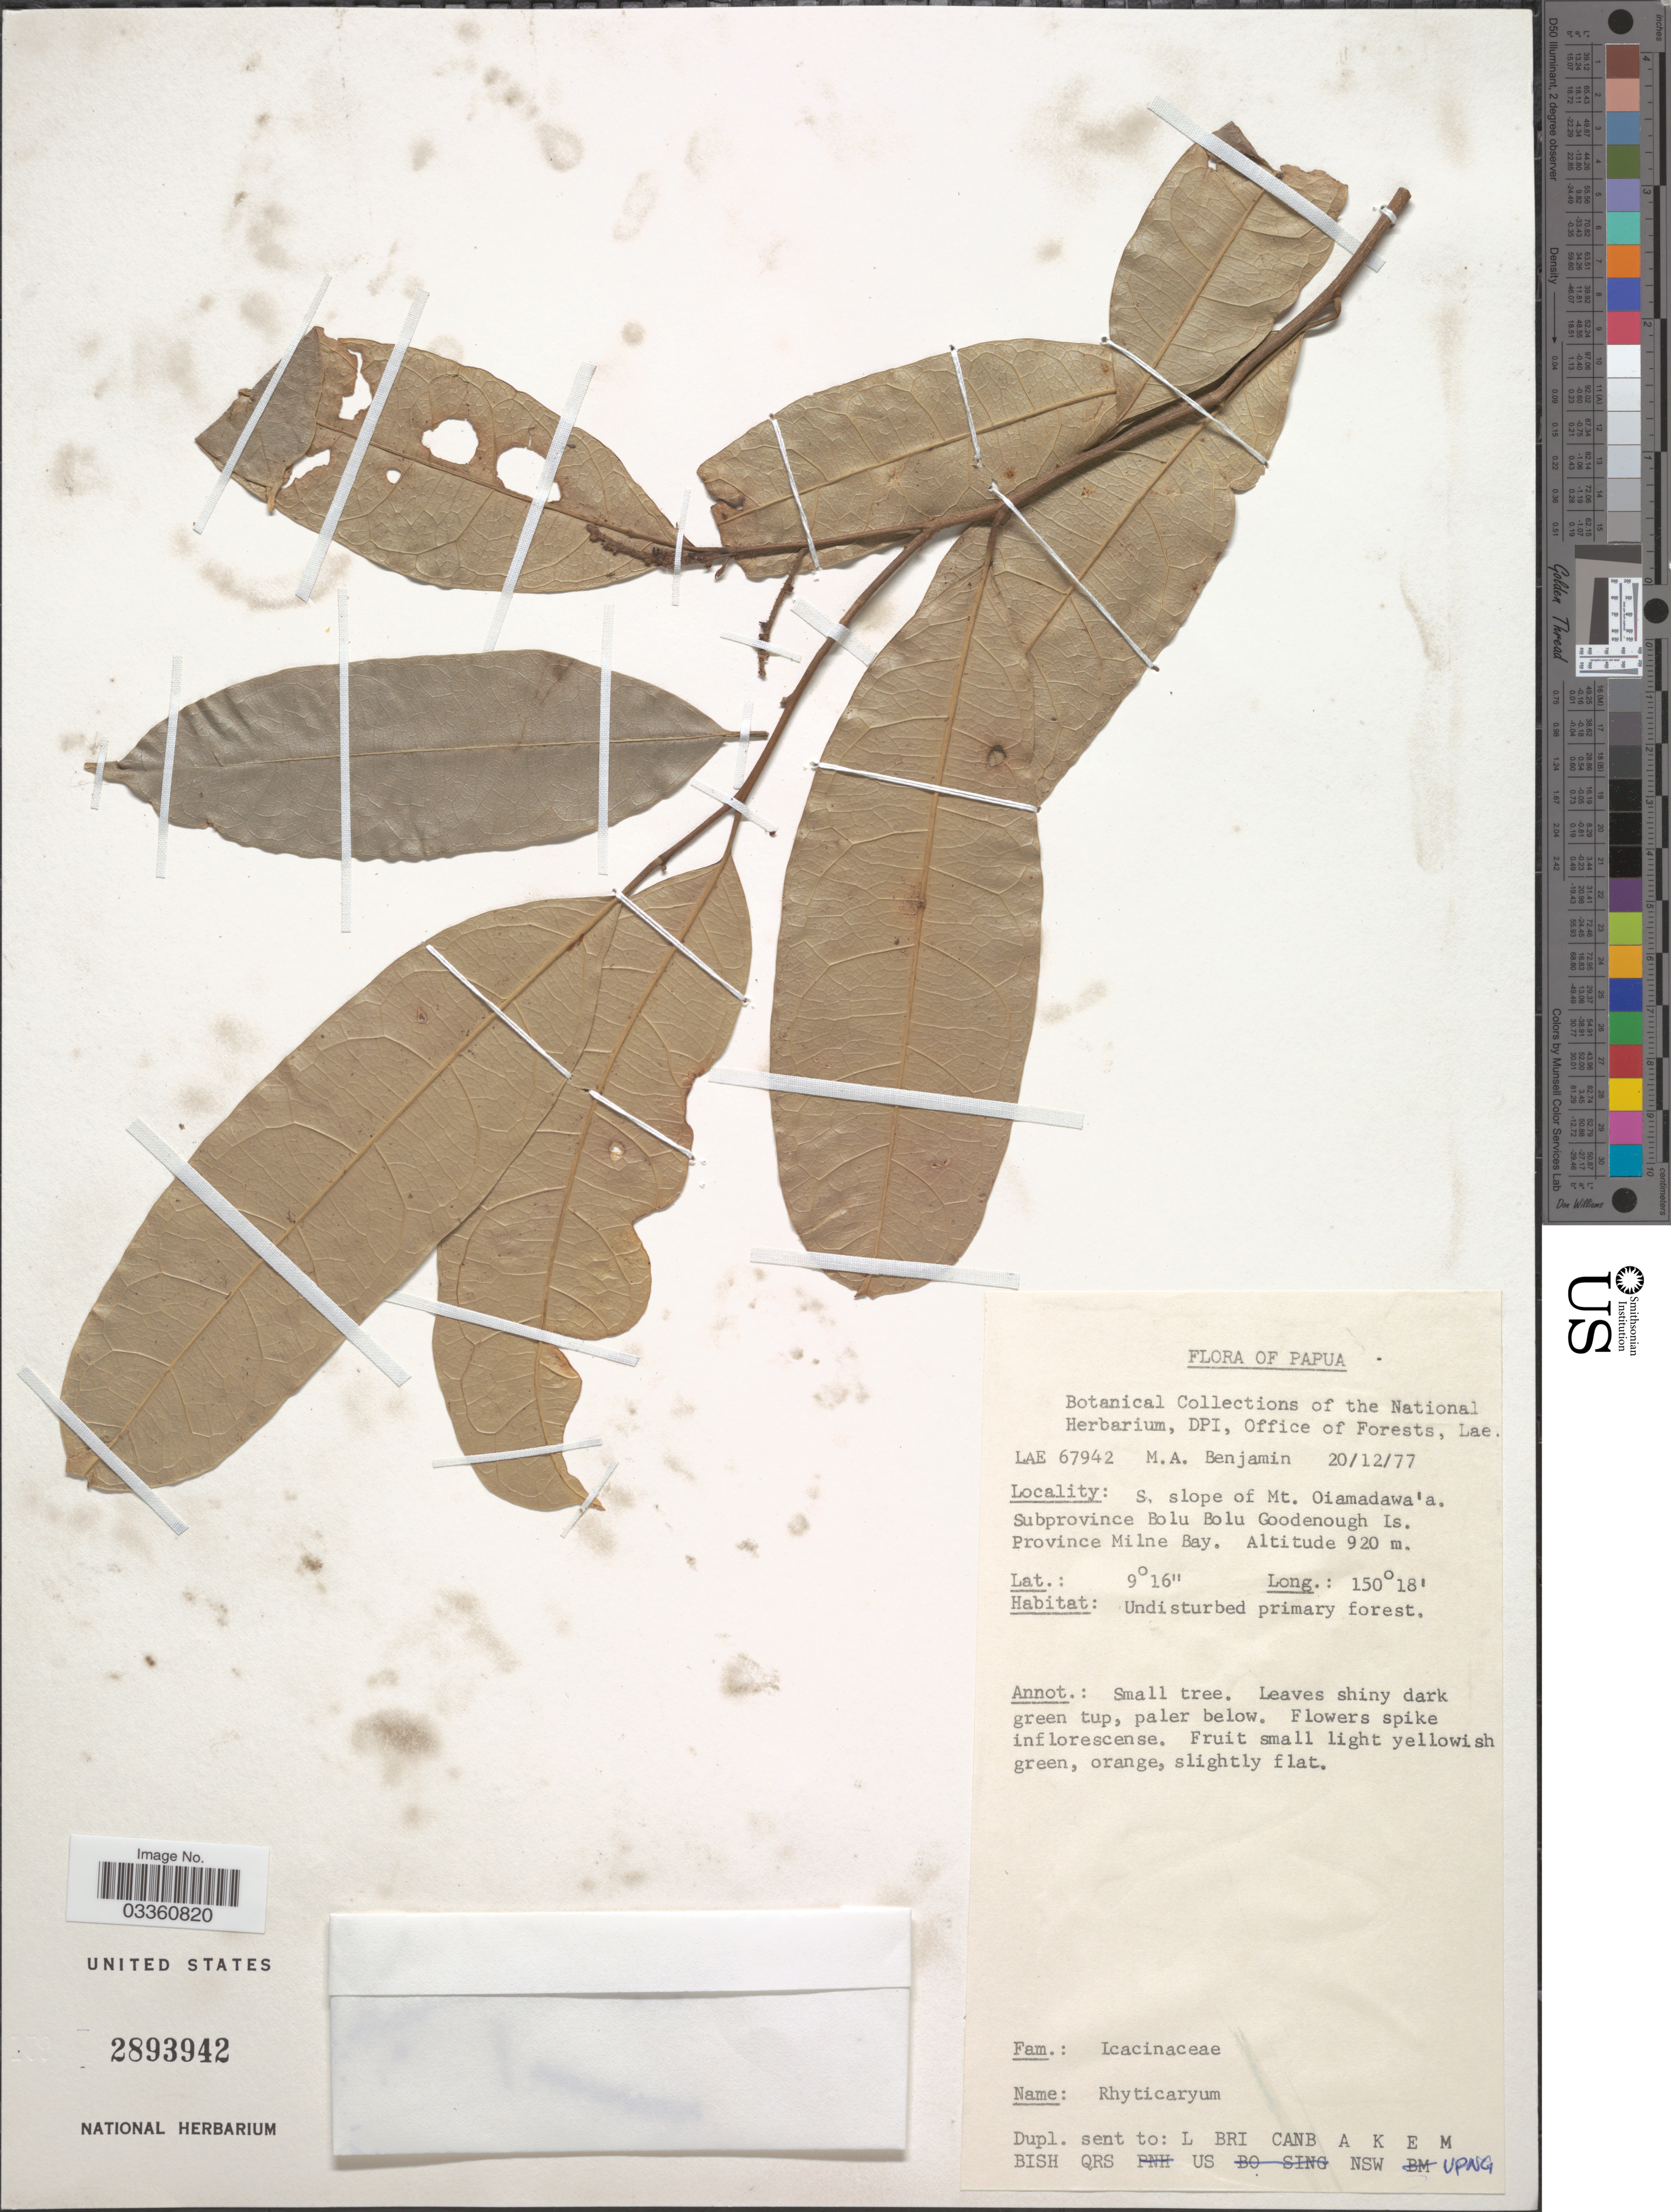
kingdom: Plantae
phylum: Tracheophyta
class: Magnoliopsida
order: Icacinales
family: Icacinaceae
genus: Ryticaryum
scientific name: Ryticaryum sp.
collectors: M. Benjamin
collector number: LAE67942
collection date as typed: Transcribed d/m/y: 20/12/77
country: Papua New Guinea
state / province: Milne Bay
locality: Papua. S. slope of Mt. Oiamadawa's Subprovince Bolu Bolu Goodenough Is.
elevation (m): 920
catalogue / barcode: US 2893942